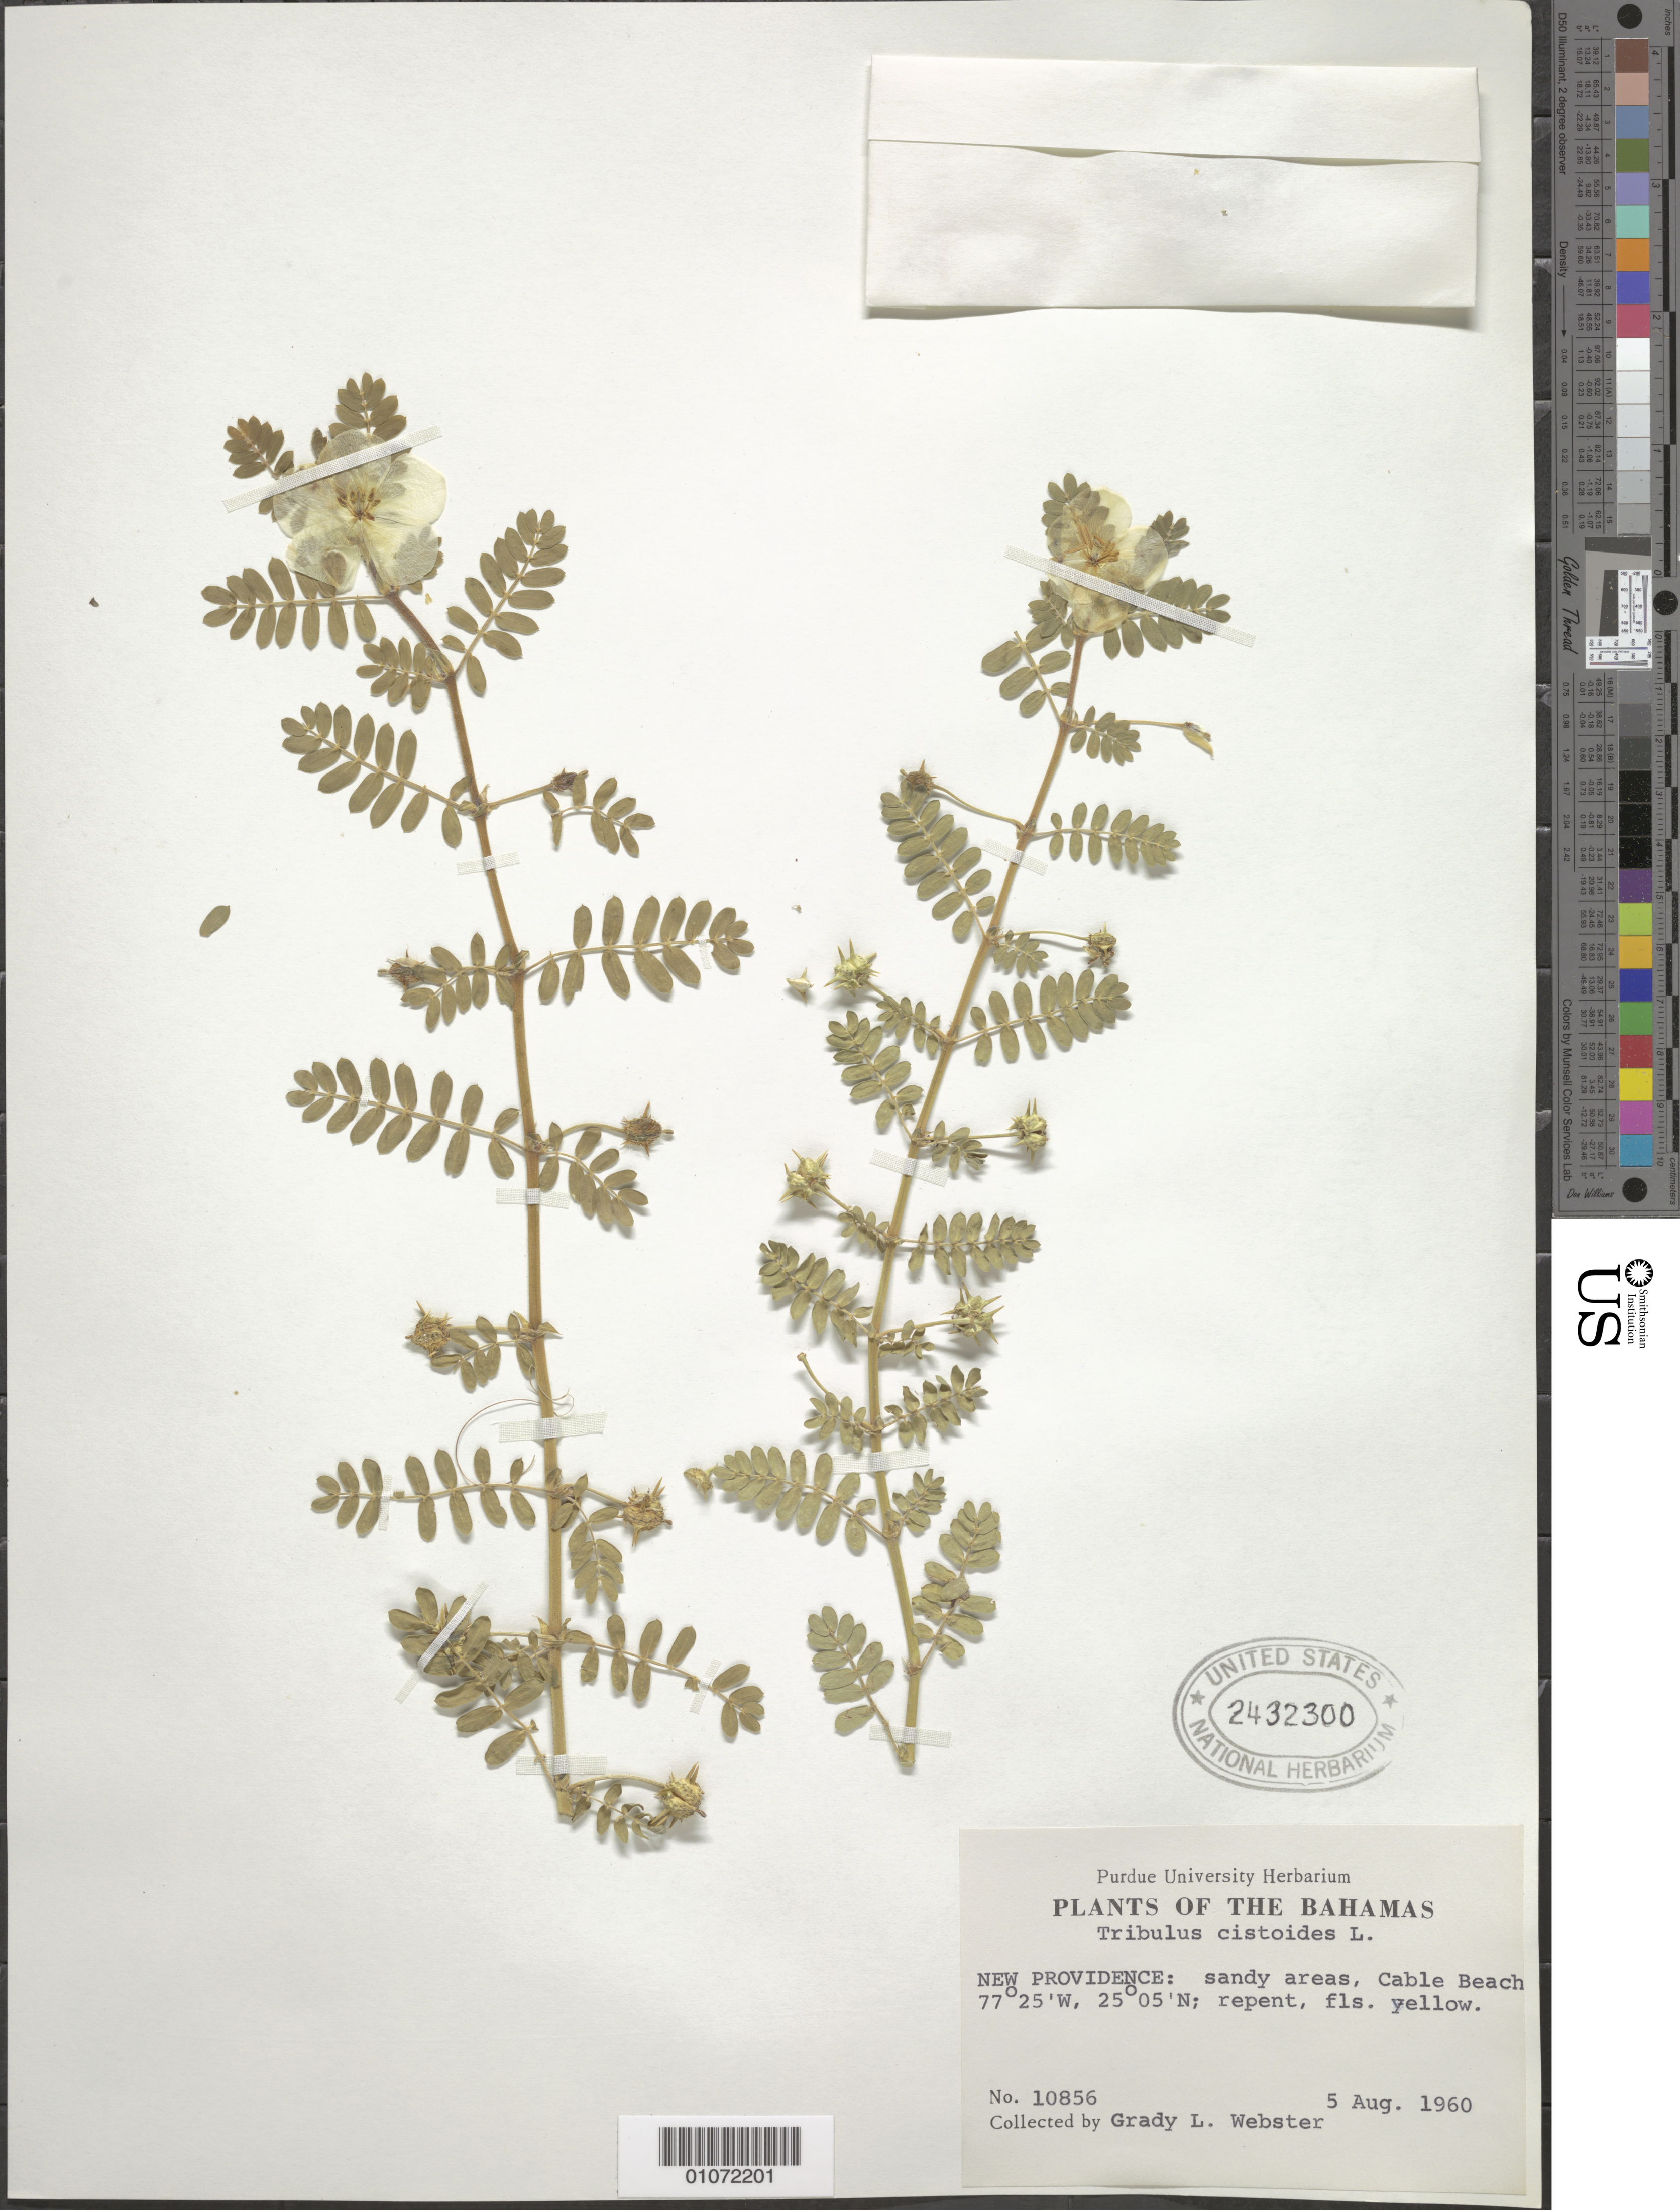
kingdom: Plantae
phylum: Tracheophyta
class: Magnoliopsida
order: Zygophyllales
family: Zygophyllaceae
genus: Tribulus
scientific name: Tribulus cistoides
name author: L.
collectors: G. L. Webster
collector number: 10856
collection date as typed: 05 Aug 1960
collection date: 1960-08-05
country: Bahamas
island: New Providence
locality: sandy areas, Cable Beach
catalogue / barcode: US 2432300